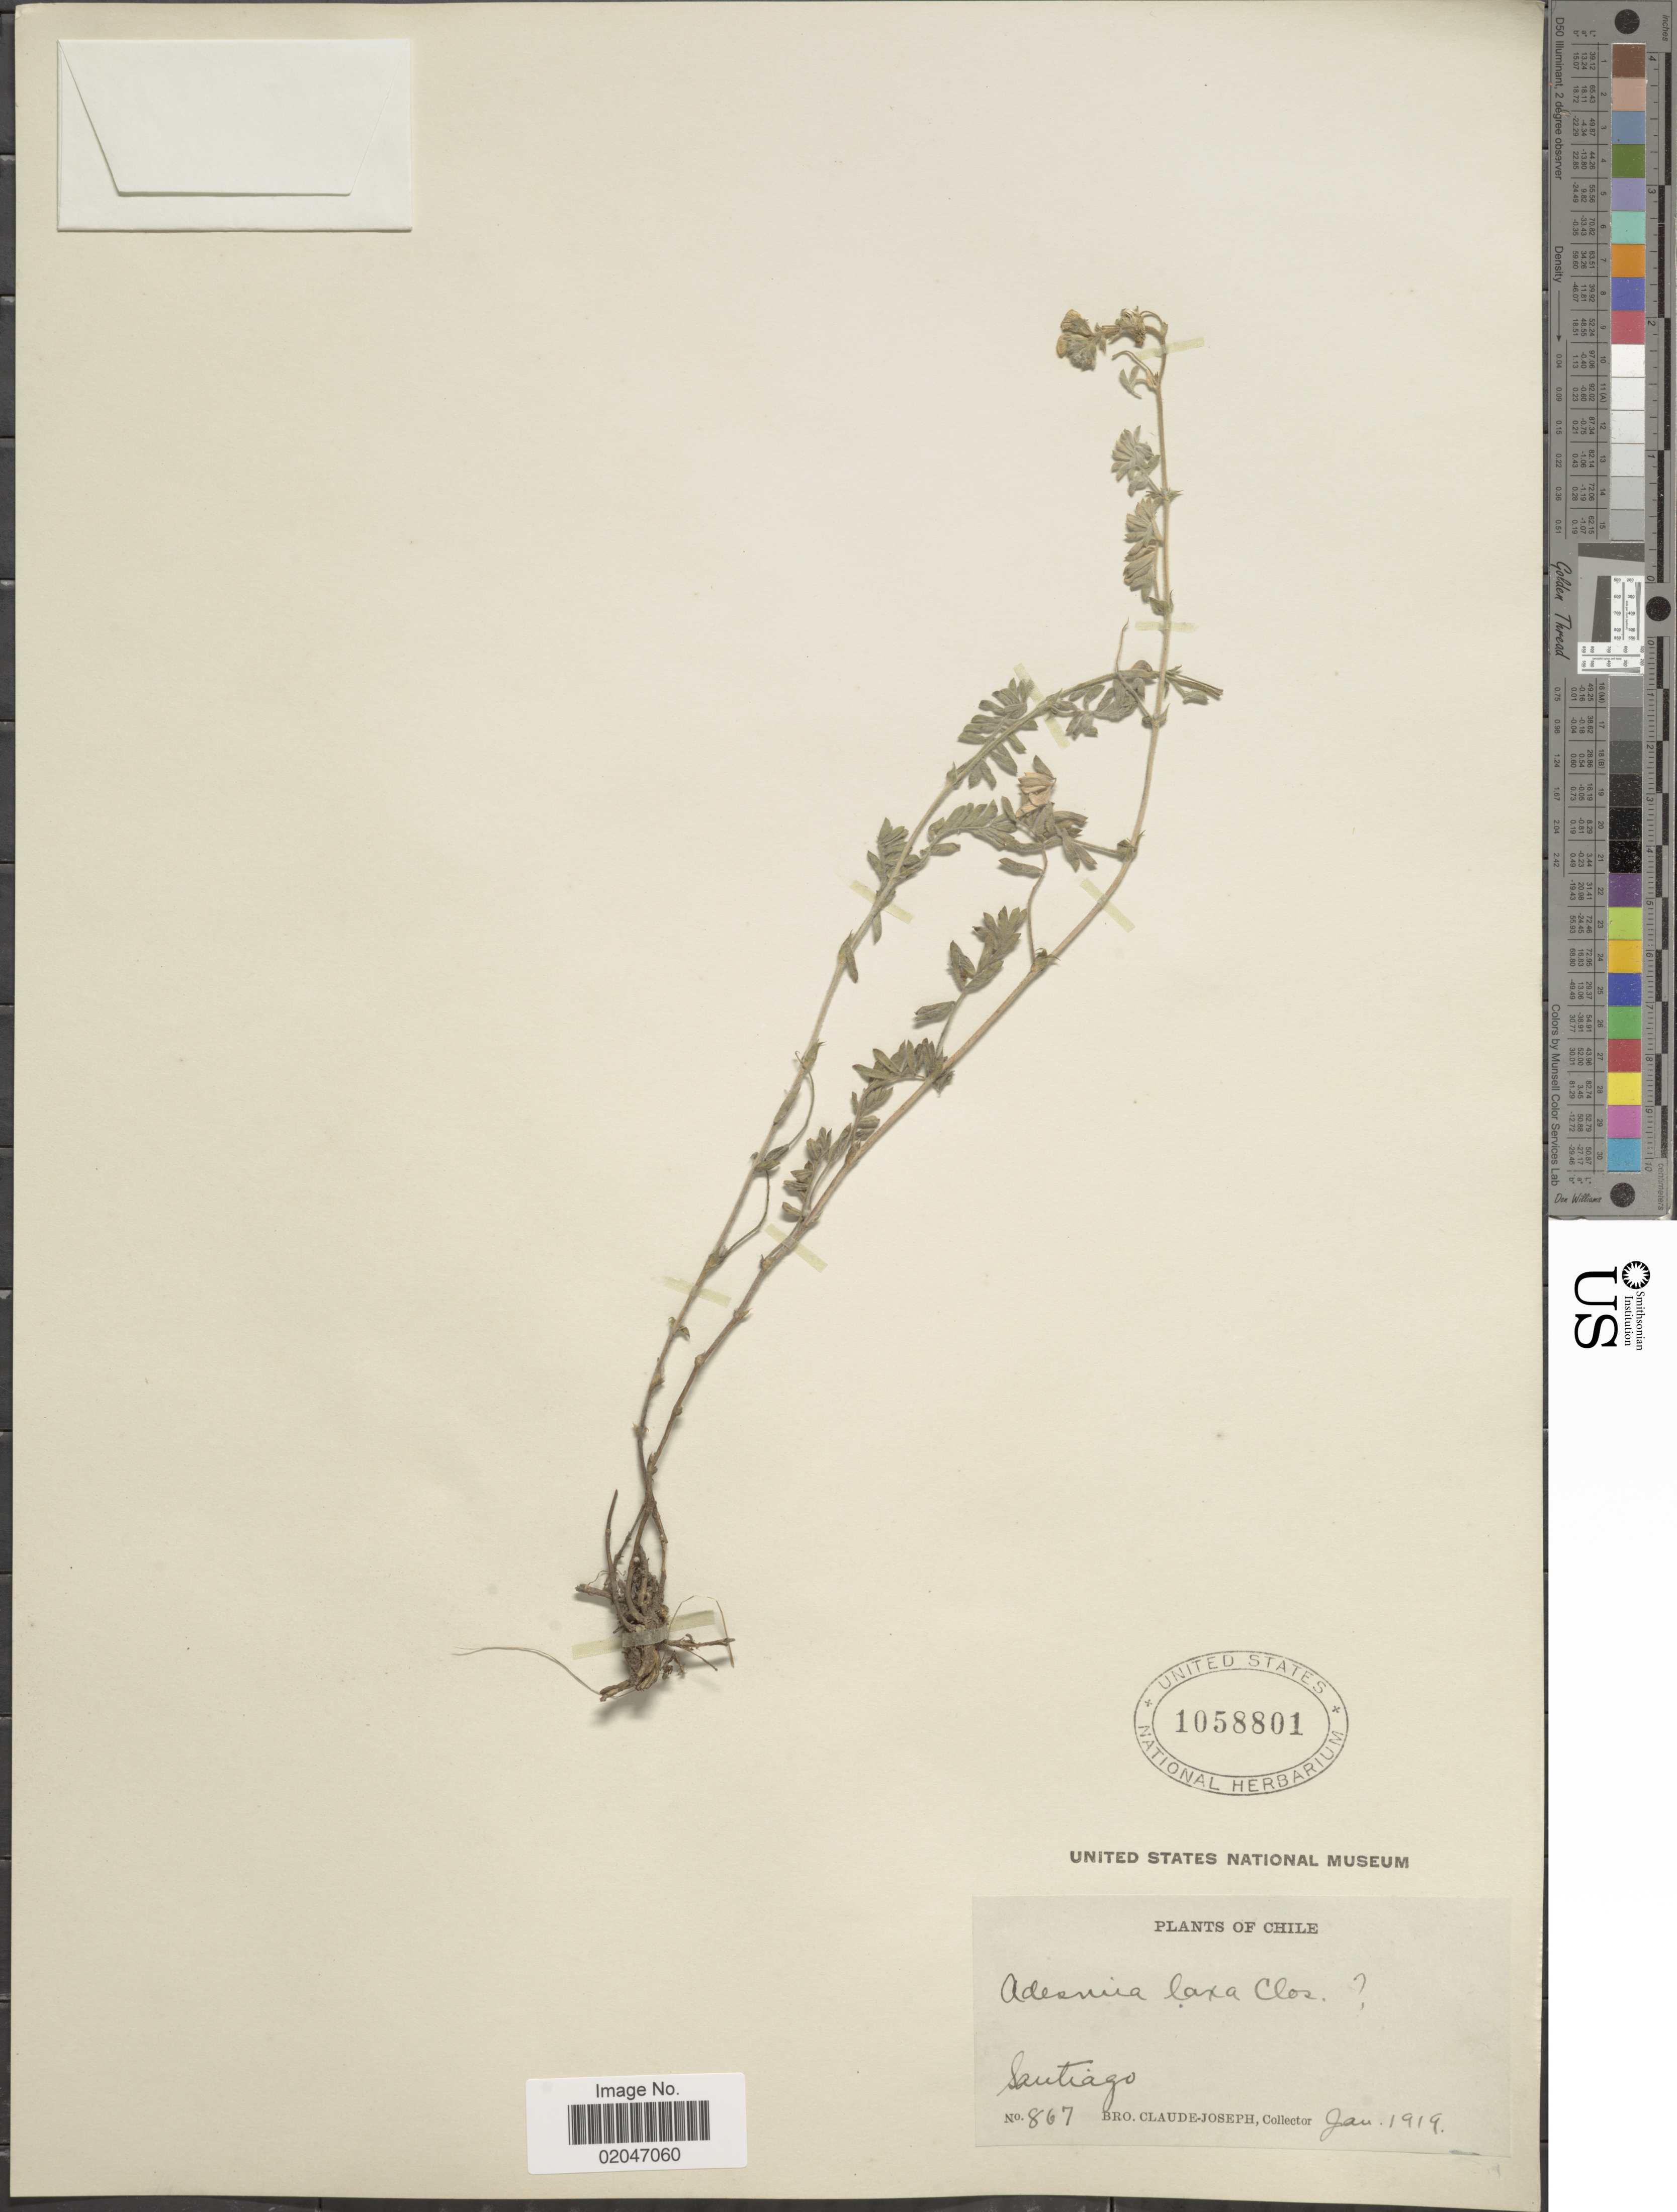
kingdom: Plantae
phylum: Tracheophyta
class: Magnoliopsida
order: Fabales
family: Fabaceae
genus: Adesmia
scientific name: Adesmia laxa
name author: Clos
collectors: Bro. Claude-Joseph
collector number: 867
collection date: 1919-01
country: Chile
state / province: Región Metropolitana (RM)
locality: Santiago.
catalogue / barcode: US 1058801